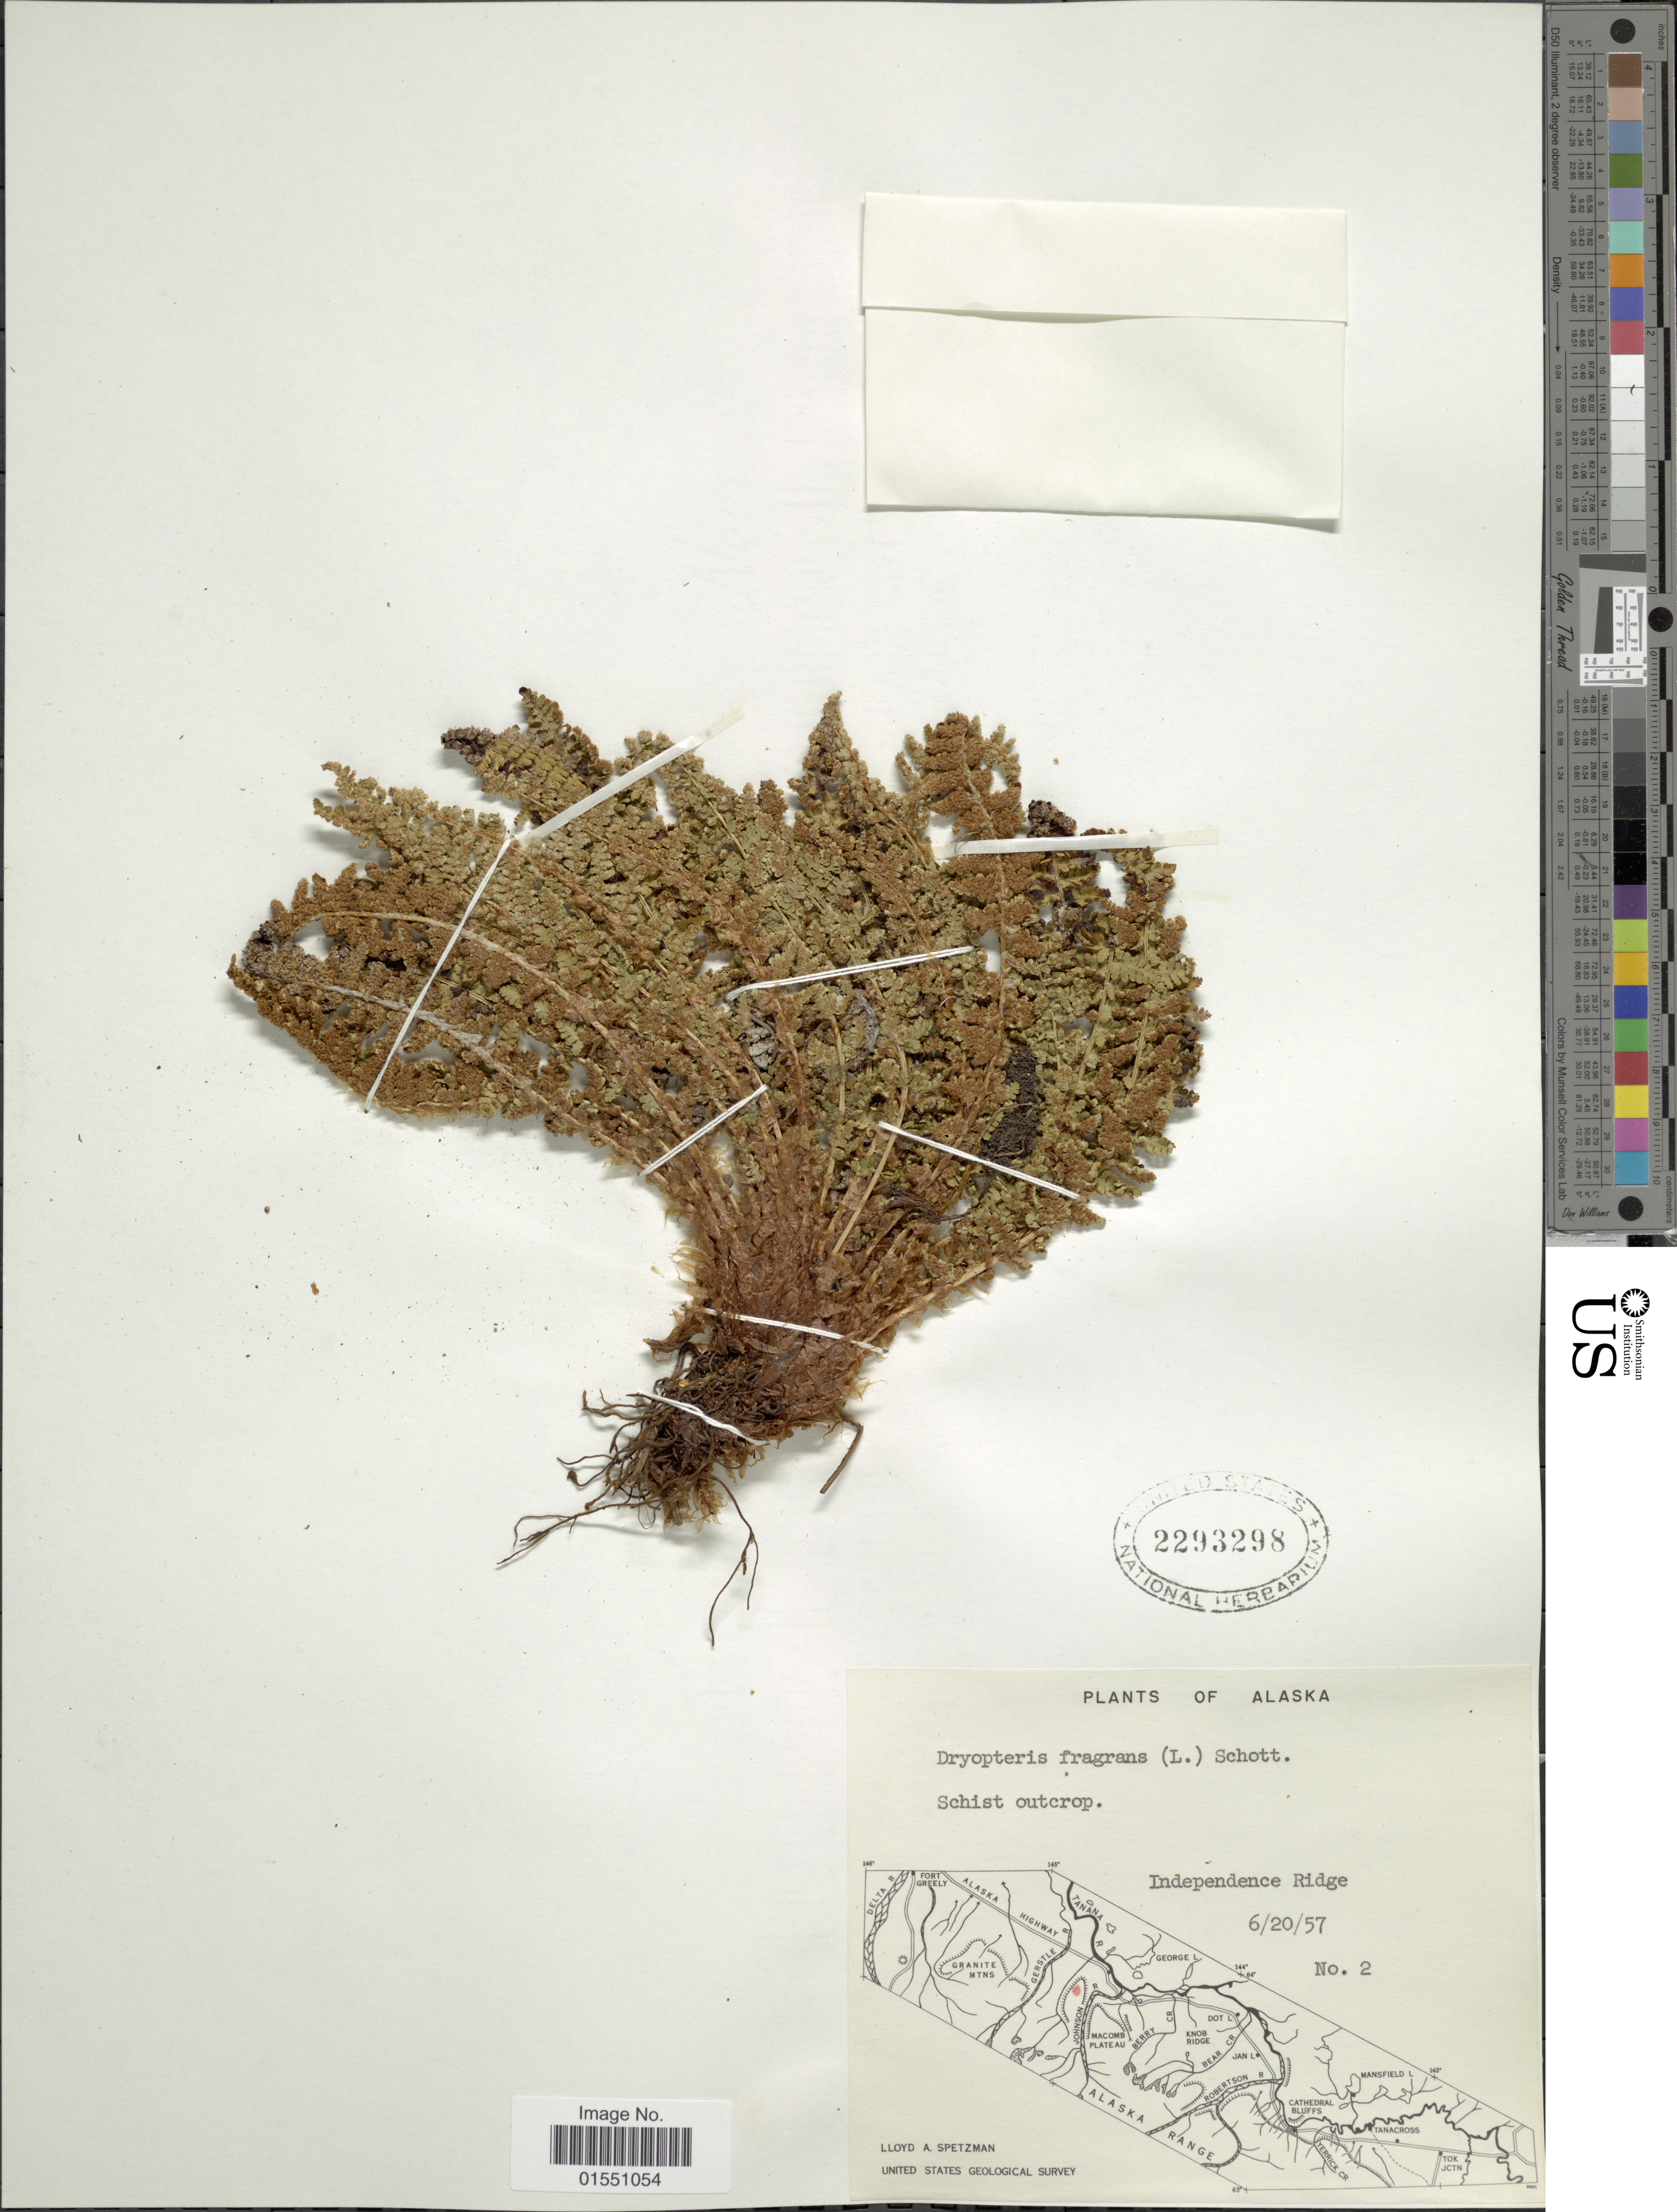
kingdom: Plantae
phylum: Tracheophyta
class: Polypodiopsida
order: Polypodiales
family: Dryopteridaceae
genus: Dryopteris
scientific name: Dryopteris fragrans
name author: (L.) Schott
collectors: L. Spetzman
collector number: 2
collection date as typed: Transcribed d/m/y: 20/6/57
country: United States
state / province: Alaska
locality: Independence Ridge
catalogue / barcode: US 2293298